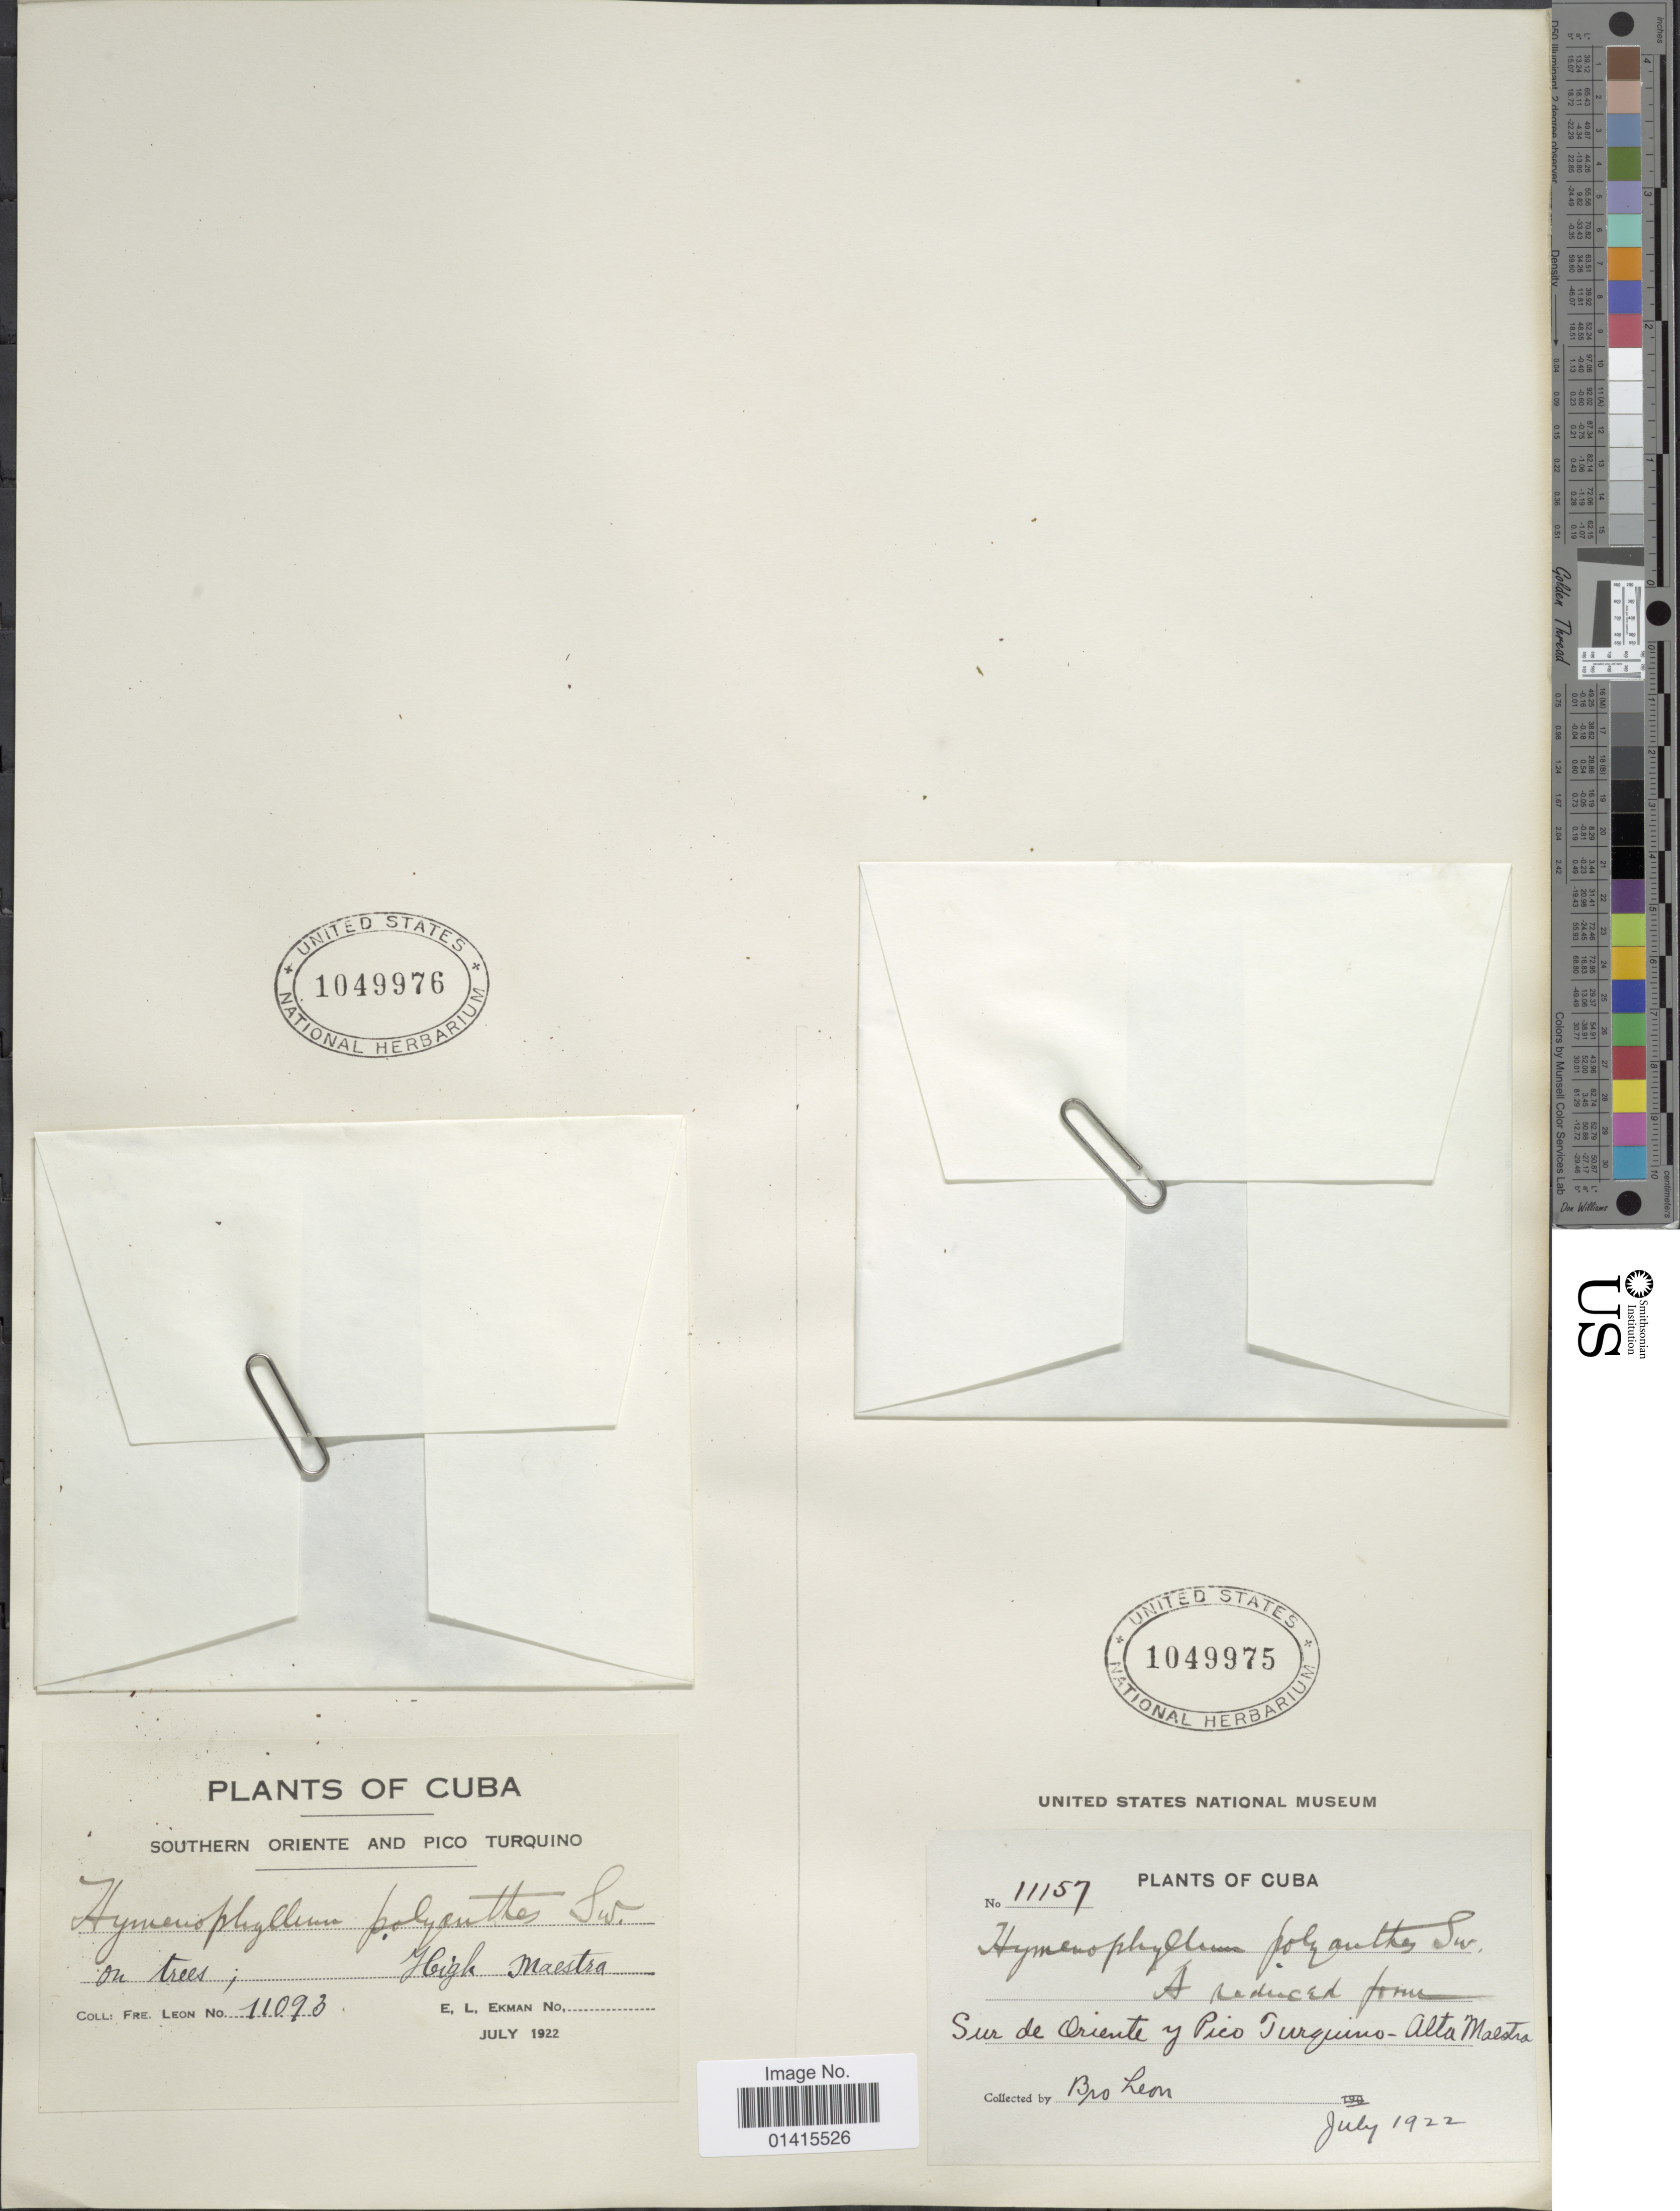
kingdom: Plantae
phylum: Tracheophyta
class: Polypodiopsida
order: Hymenophyllales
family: Hymenophyllaceae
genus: Hymenophyllum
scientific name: Hymenophyllum polyanthos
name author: (Sw.) Sw.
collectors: F. Leon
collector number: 11093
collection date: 1922-07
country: Cuba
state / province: Oriente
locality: Southern Oriente and Pico Turquino, High Maestra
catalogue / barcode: US 1049976-2